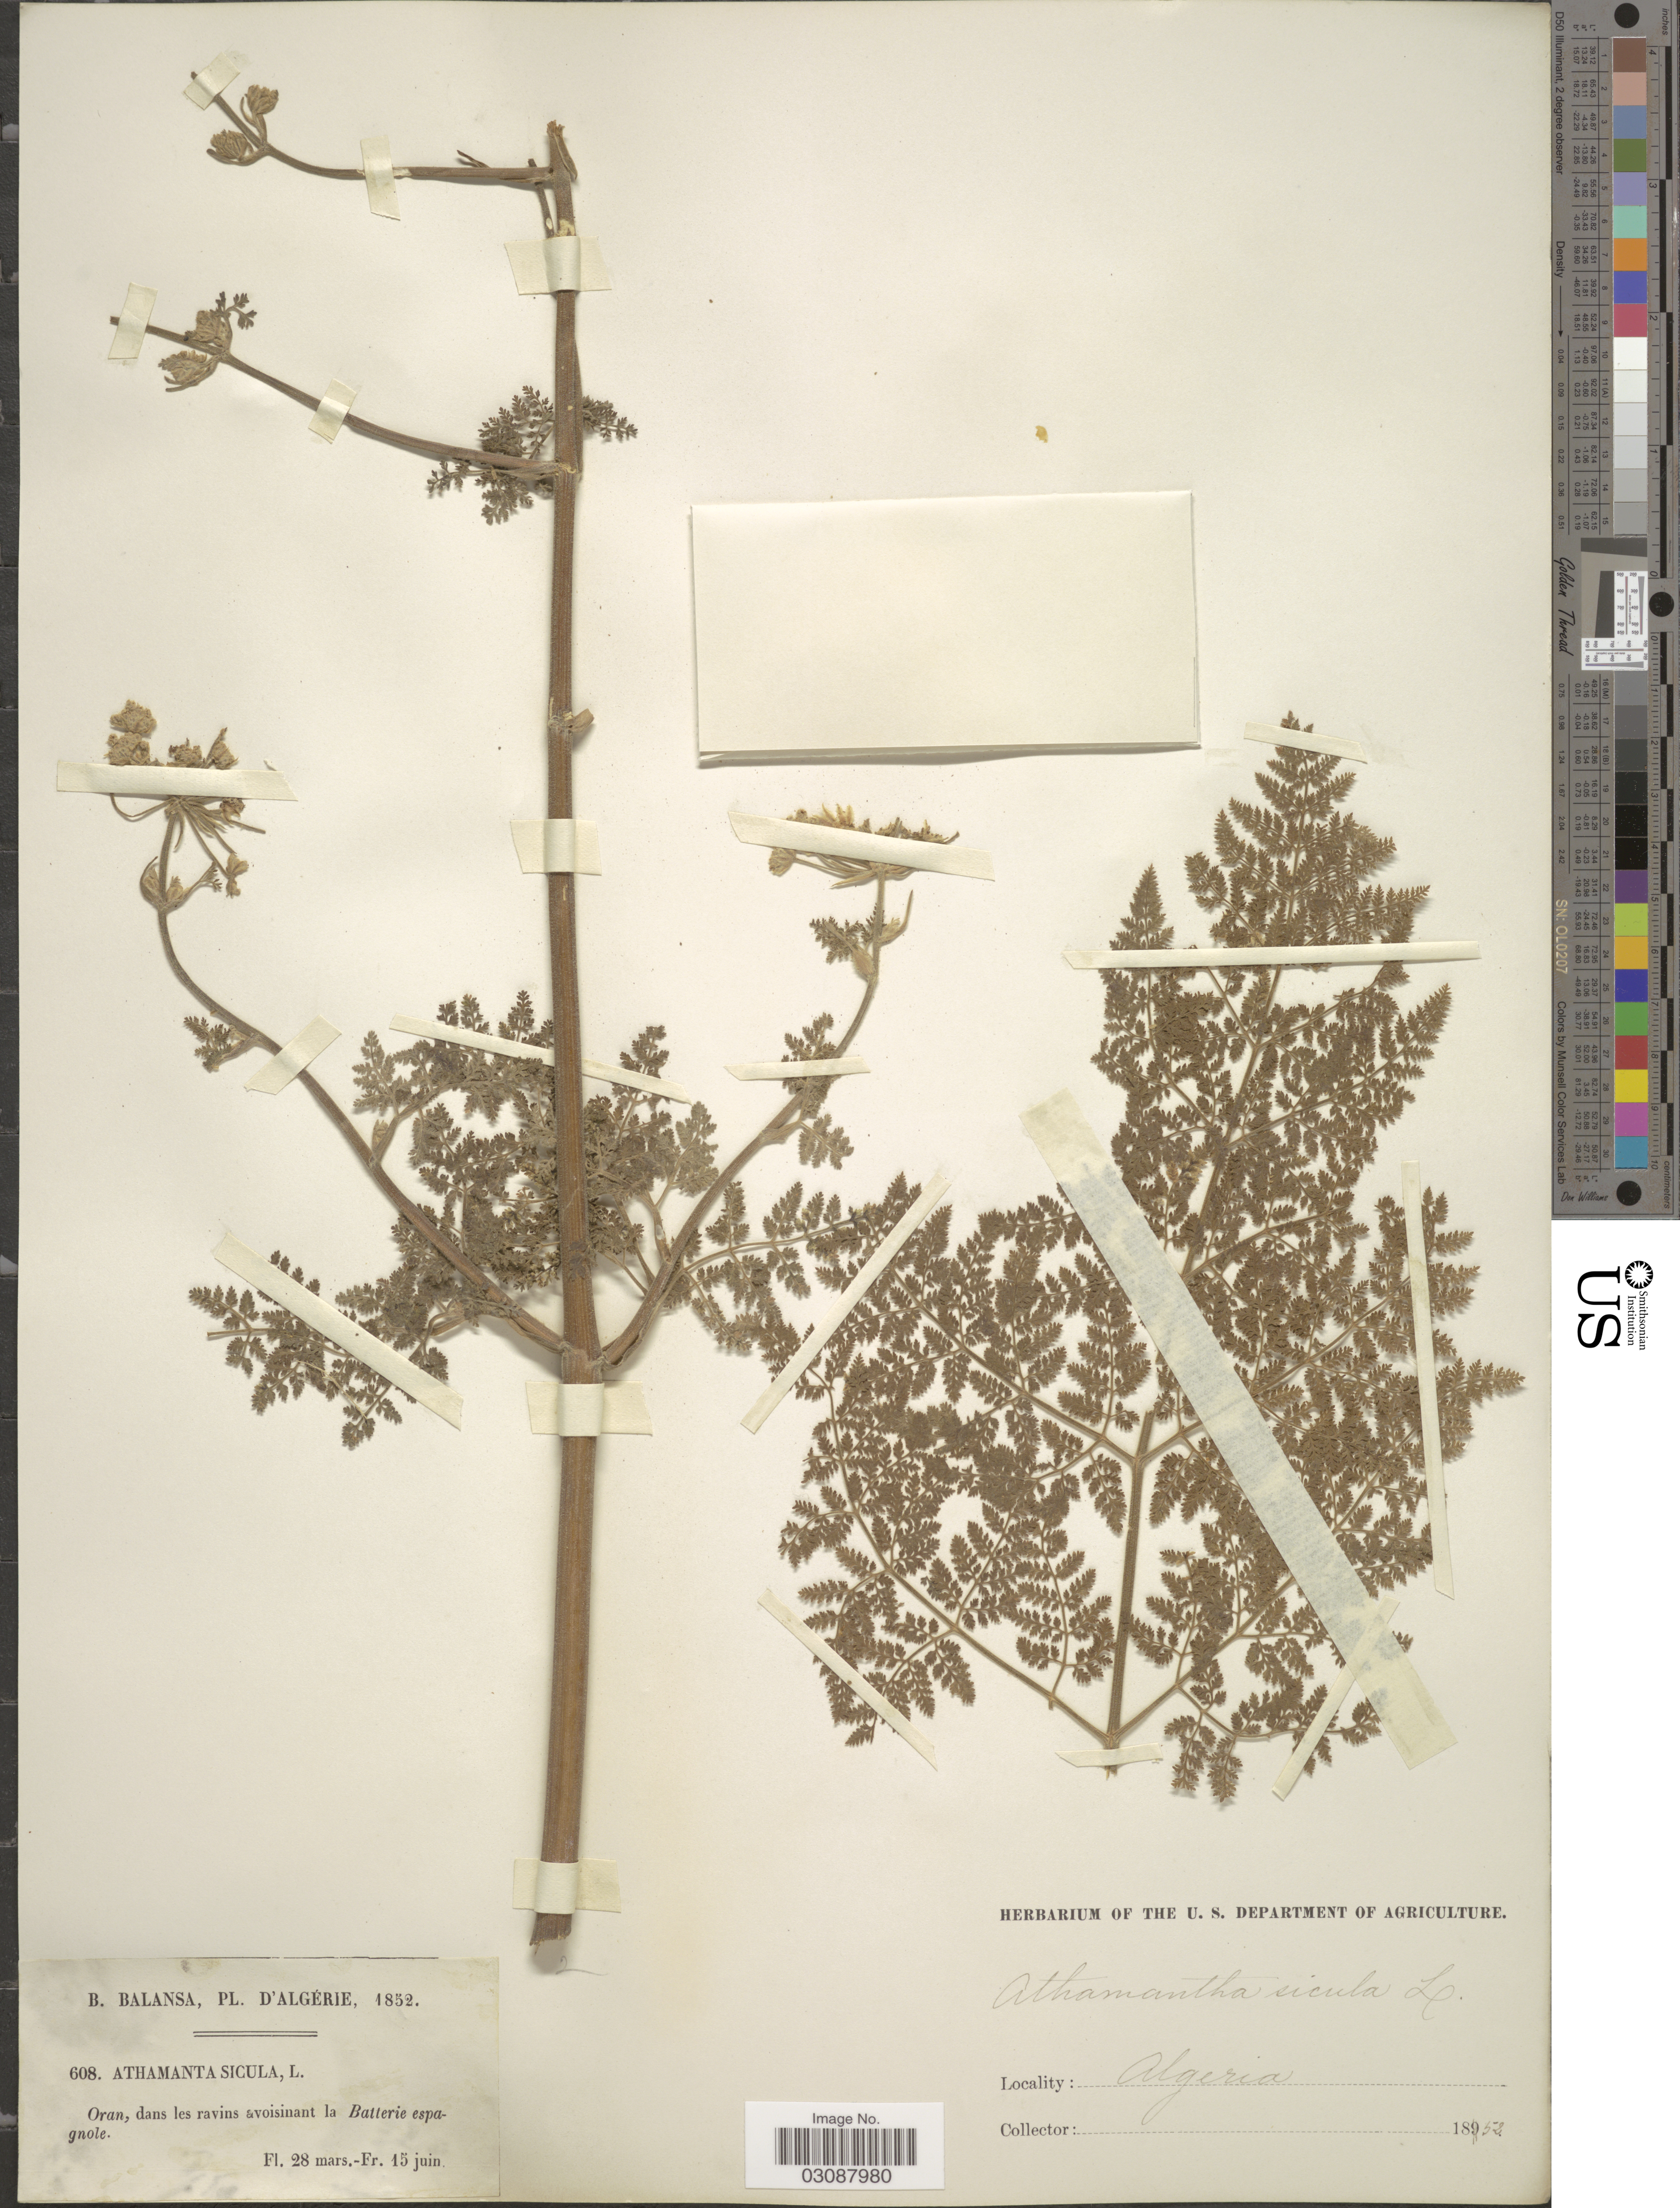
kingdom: Plantae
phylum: Tracheophyta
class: Magnoliopsida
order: Apiales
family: Apiaceae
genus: Athamanta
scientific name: Athamanta sicula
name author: L.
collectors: B. Balansa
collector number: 608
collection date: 1852-03-28/1852-06-15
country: Algeria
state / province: Oran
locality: Dans les ravins & voisinant la Batterie espagnole.